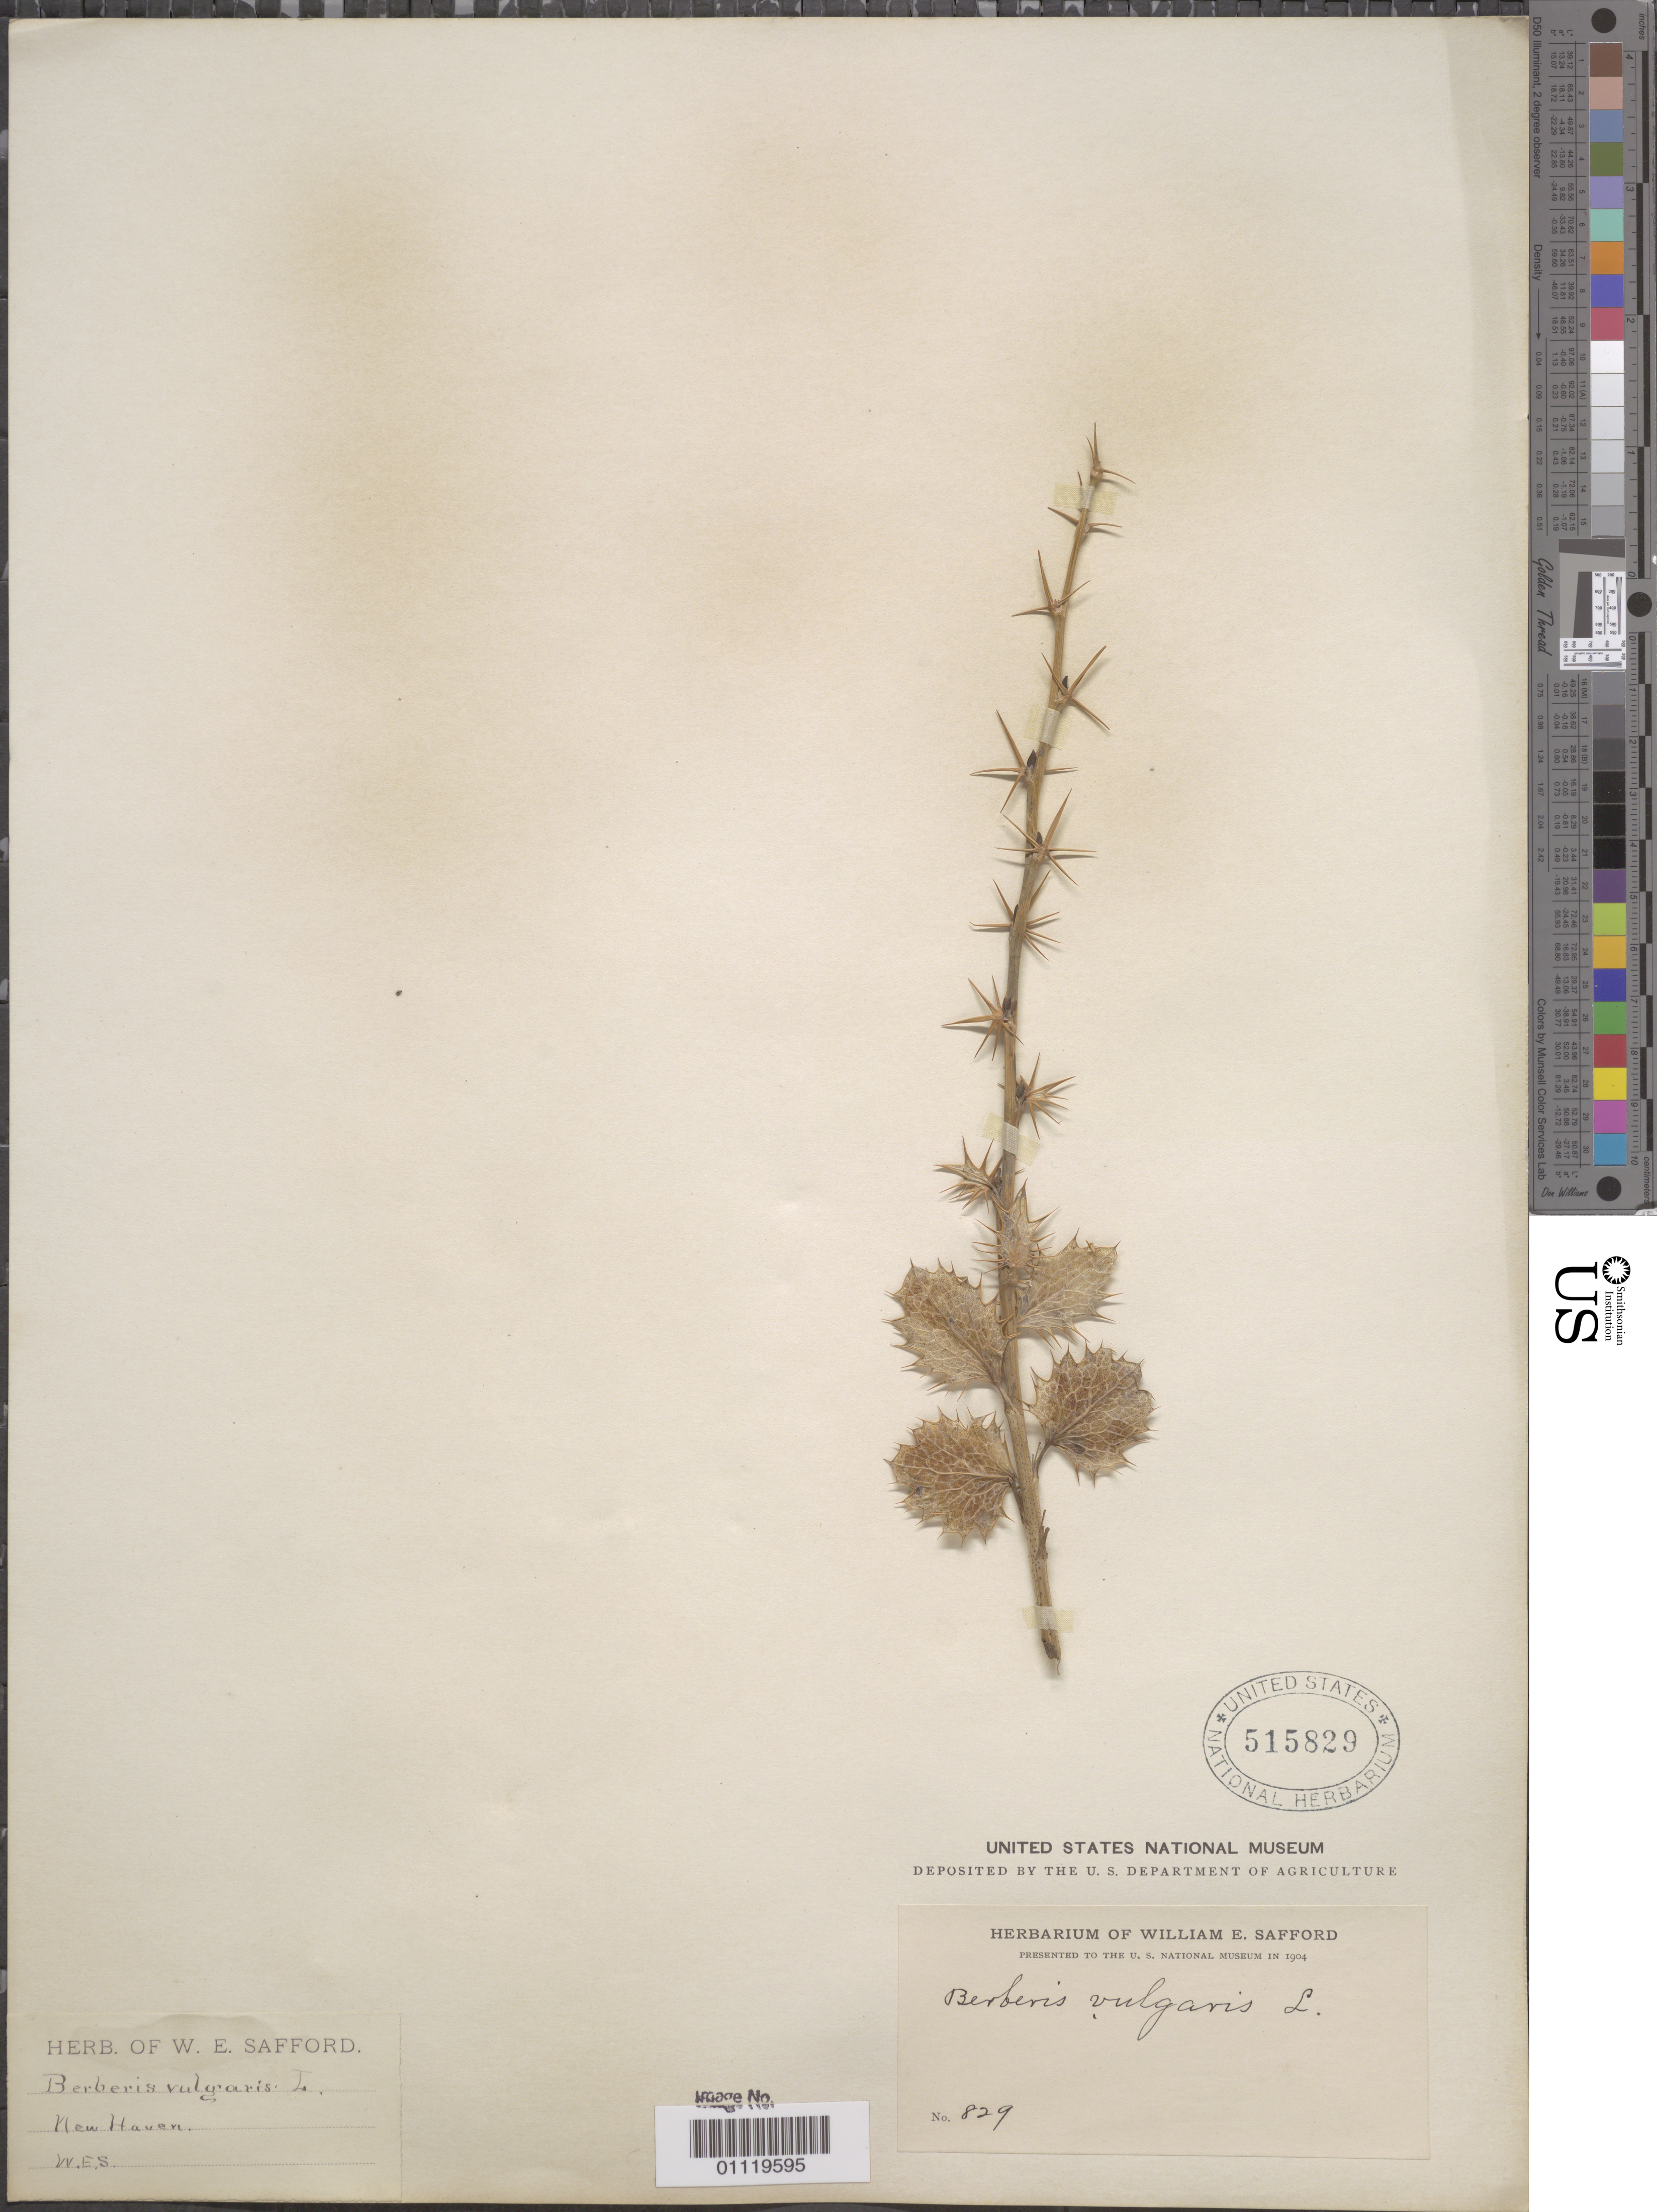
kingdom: Plantae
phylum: Tracheophyta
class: Magnoliopsida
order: Ranunculales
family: Berberidaceae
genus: Berberis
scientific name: Berberis vulgaris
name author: L.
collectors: F. R. Fosberg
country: United States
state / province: New York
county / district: Westchester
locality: Sleepy Hollow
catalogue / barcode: US 515829